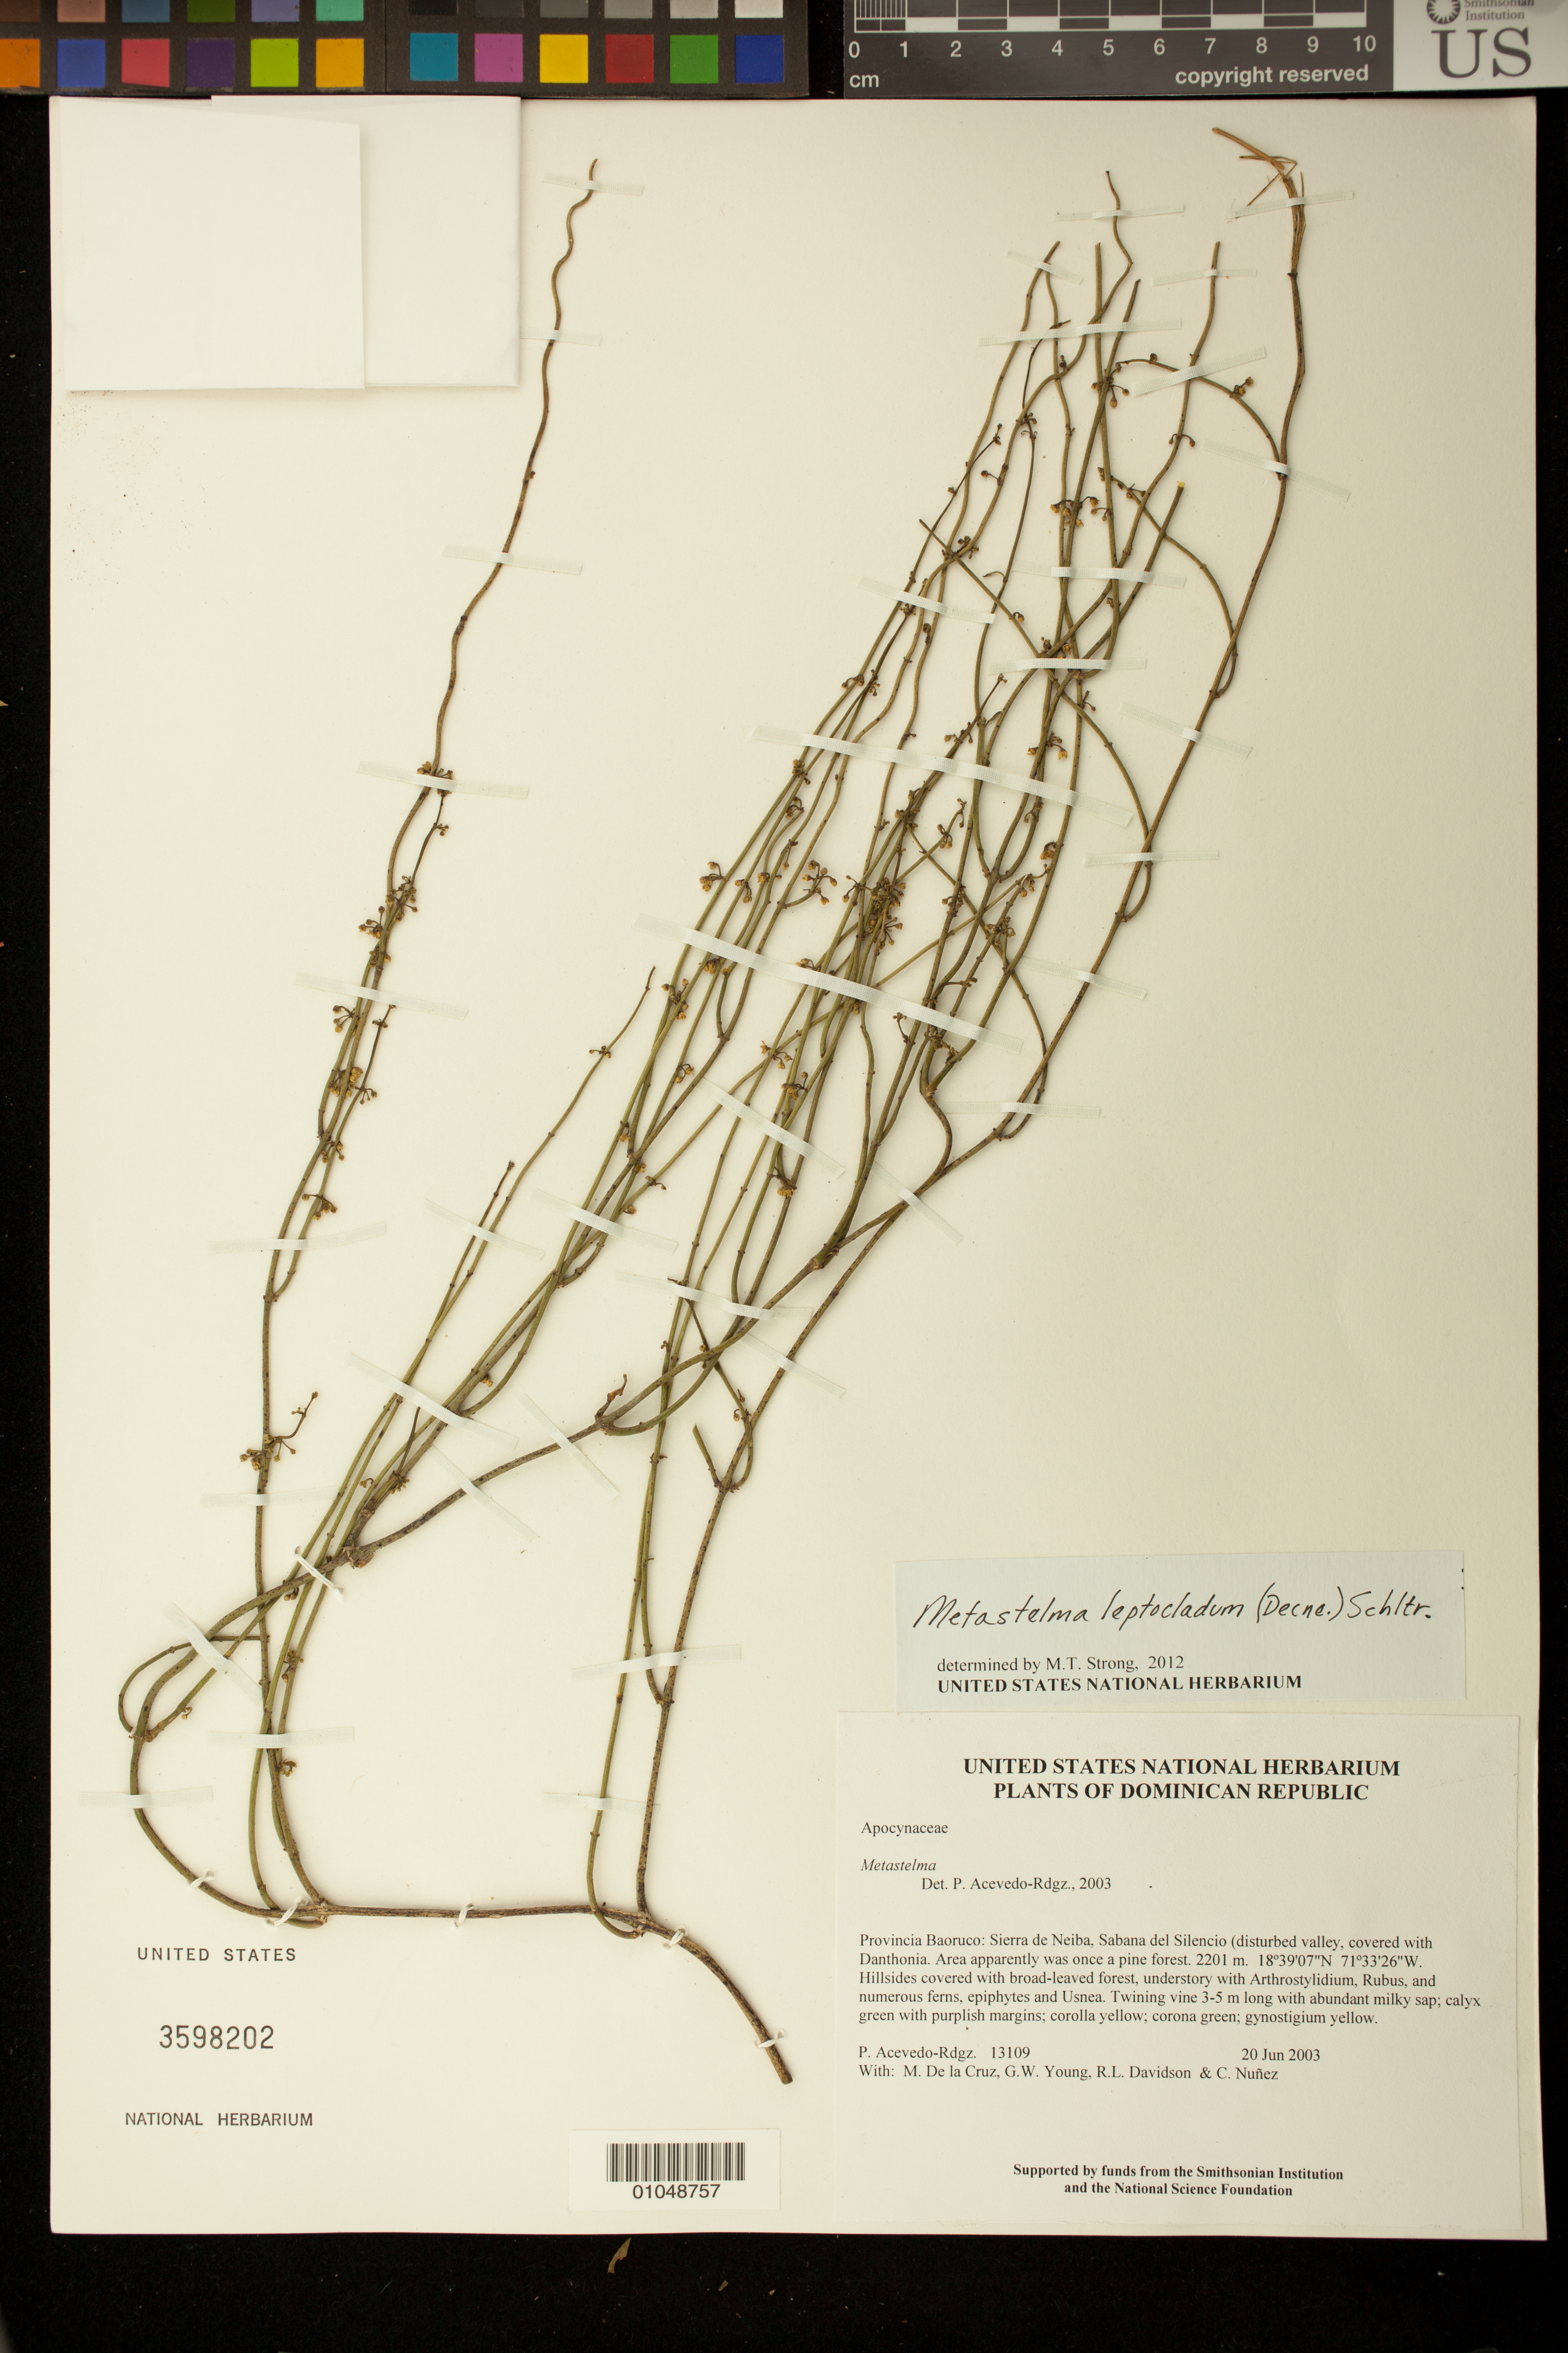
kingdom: Plantae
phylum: Tracheophyta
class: Magnoliopsida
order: Gentianales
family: Apocynaceae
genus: Metastelma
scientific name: Metastelma leptocladum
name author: (Decne.) Schltr.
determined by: Strong, M. T., (US), Smithsonian Institution - National Museum of Natural History (UNITED STATES)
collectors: P. Acevedo-Rodr., M. de la Cruz, J. Rawlins, G. Young, R. Davidson & C. Nunez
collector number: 13109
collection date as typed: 20 Jun 2003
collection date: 2003-06-20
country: Dominican Republic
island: Hispaniola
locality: Provincia Baoruco: Sierra de Neiba, Sabana del Silencio (disturbed valley, covered with Danthonia. Area apparently was once a pine forest.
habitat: Hillsides covered with broad-leaved forest, understory with Arthrostylidium, Rubus, and numerous ferns, epiphytes and Usnea.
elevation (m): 2201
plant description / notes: NY, K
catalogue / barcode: US 3598202